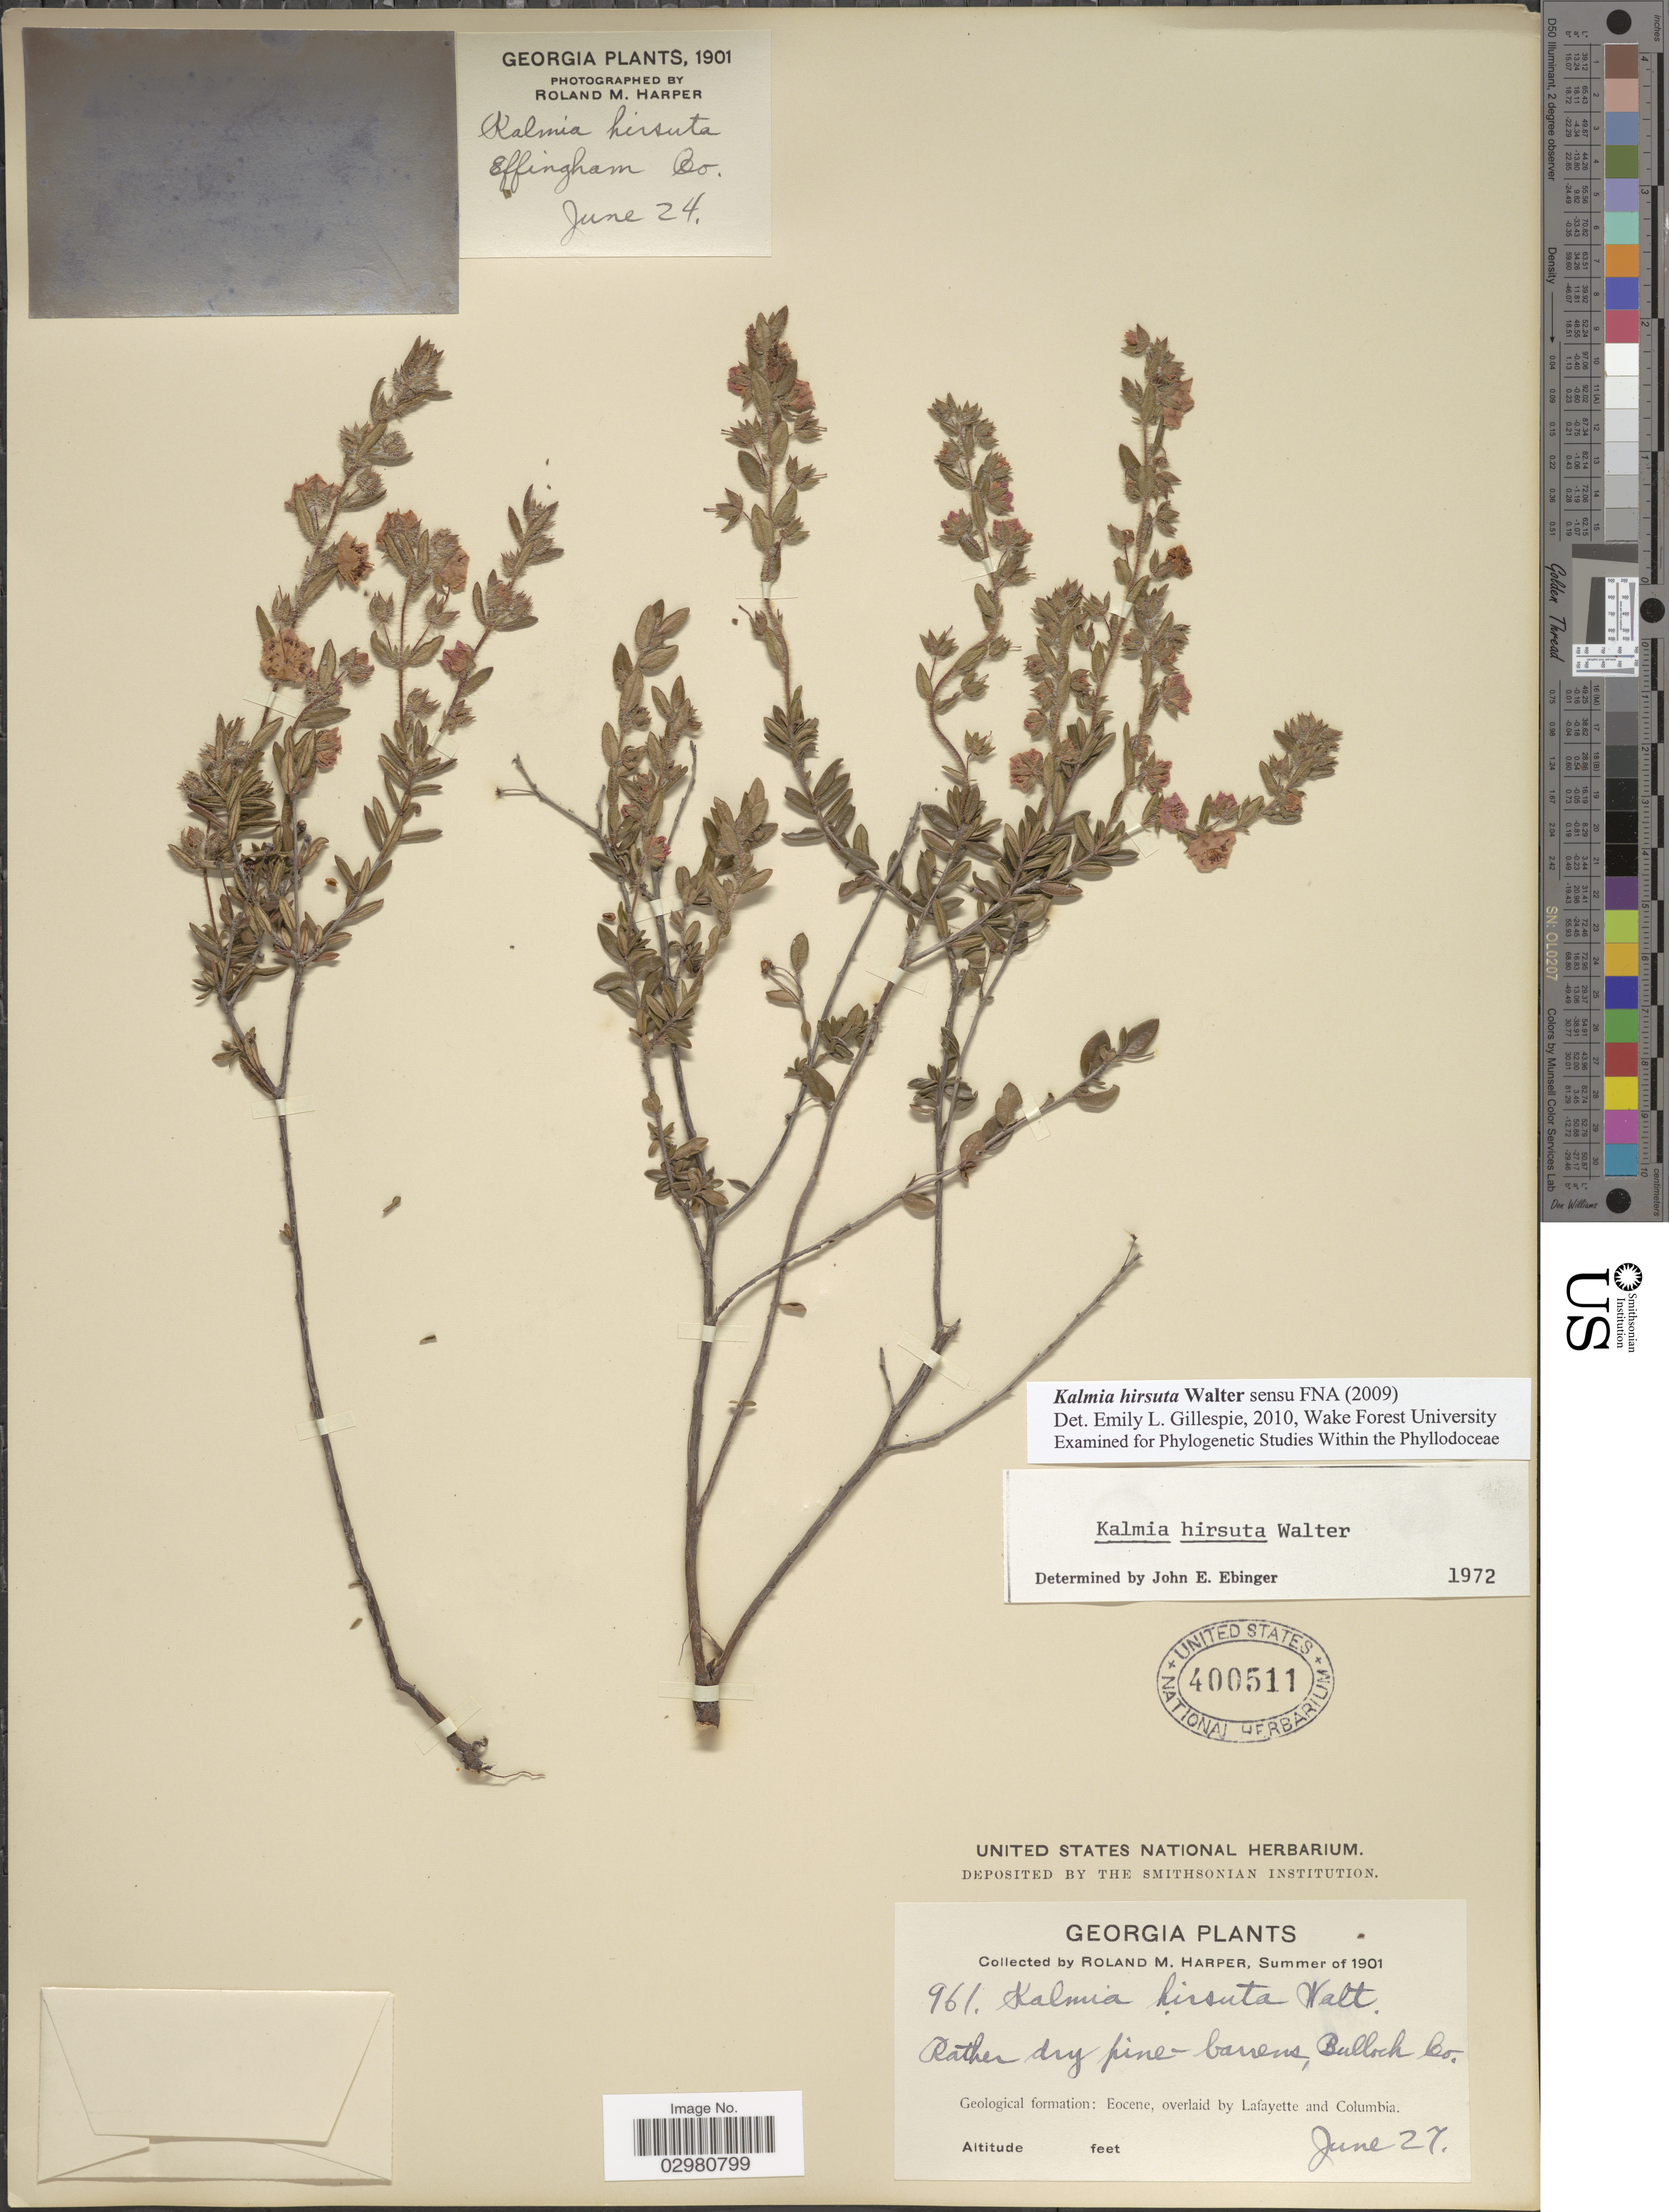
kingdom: Plantae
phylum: Tracheophyta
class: Magnoliopsida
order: Ericales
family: Ericaceae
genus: Kalmia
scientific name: Kalmia hirsuta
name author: Walter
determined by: Gillespie, E. L.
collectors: R. M. Harper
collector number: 961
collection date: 1901-06-27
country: United States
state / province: Georgia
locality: Bullock Co. Geological formation: Eocene, overlaid by Lafayette and Columbia.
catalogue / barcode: US 400511